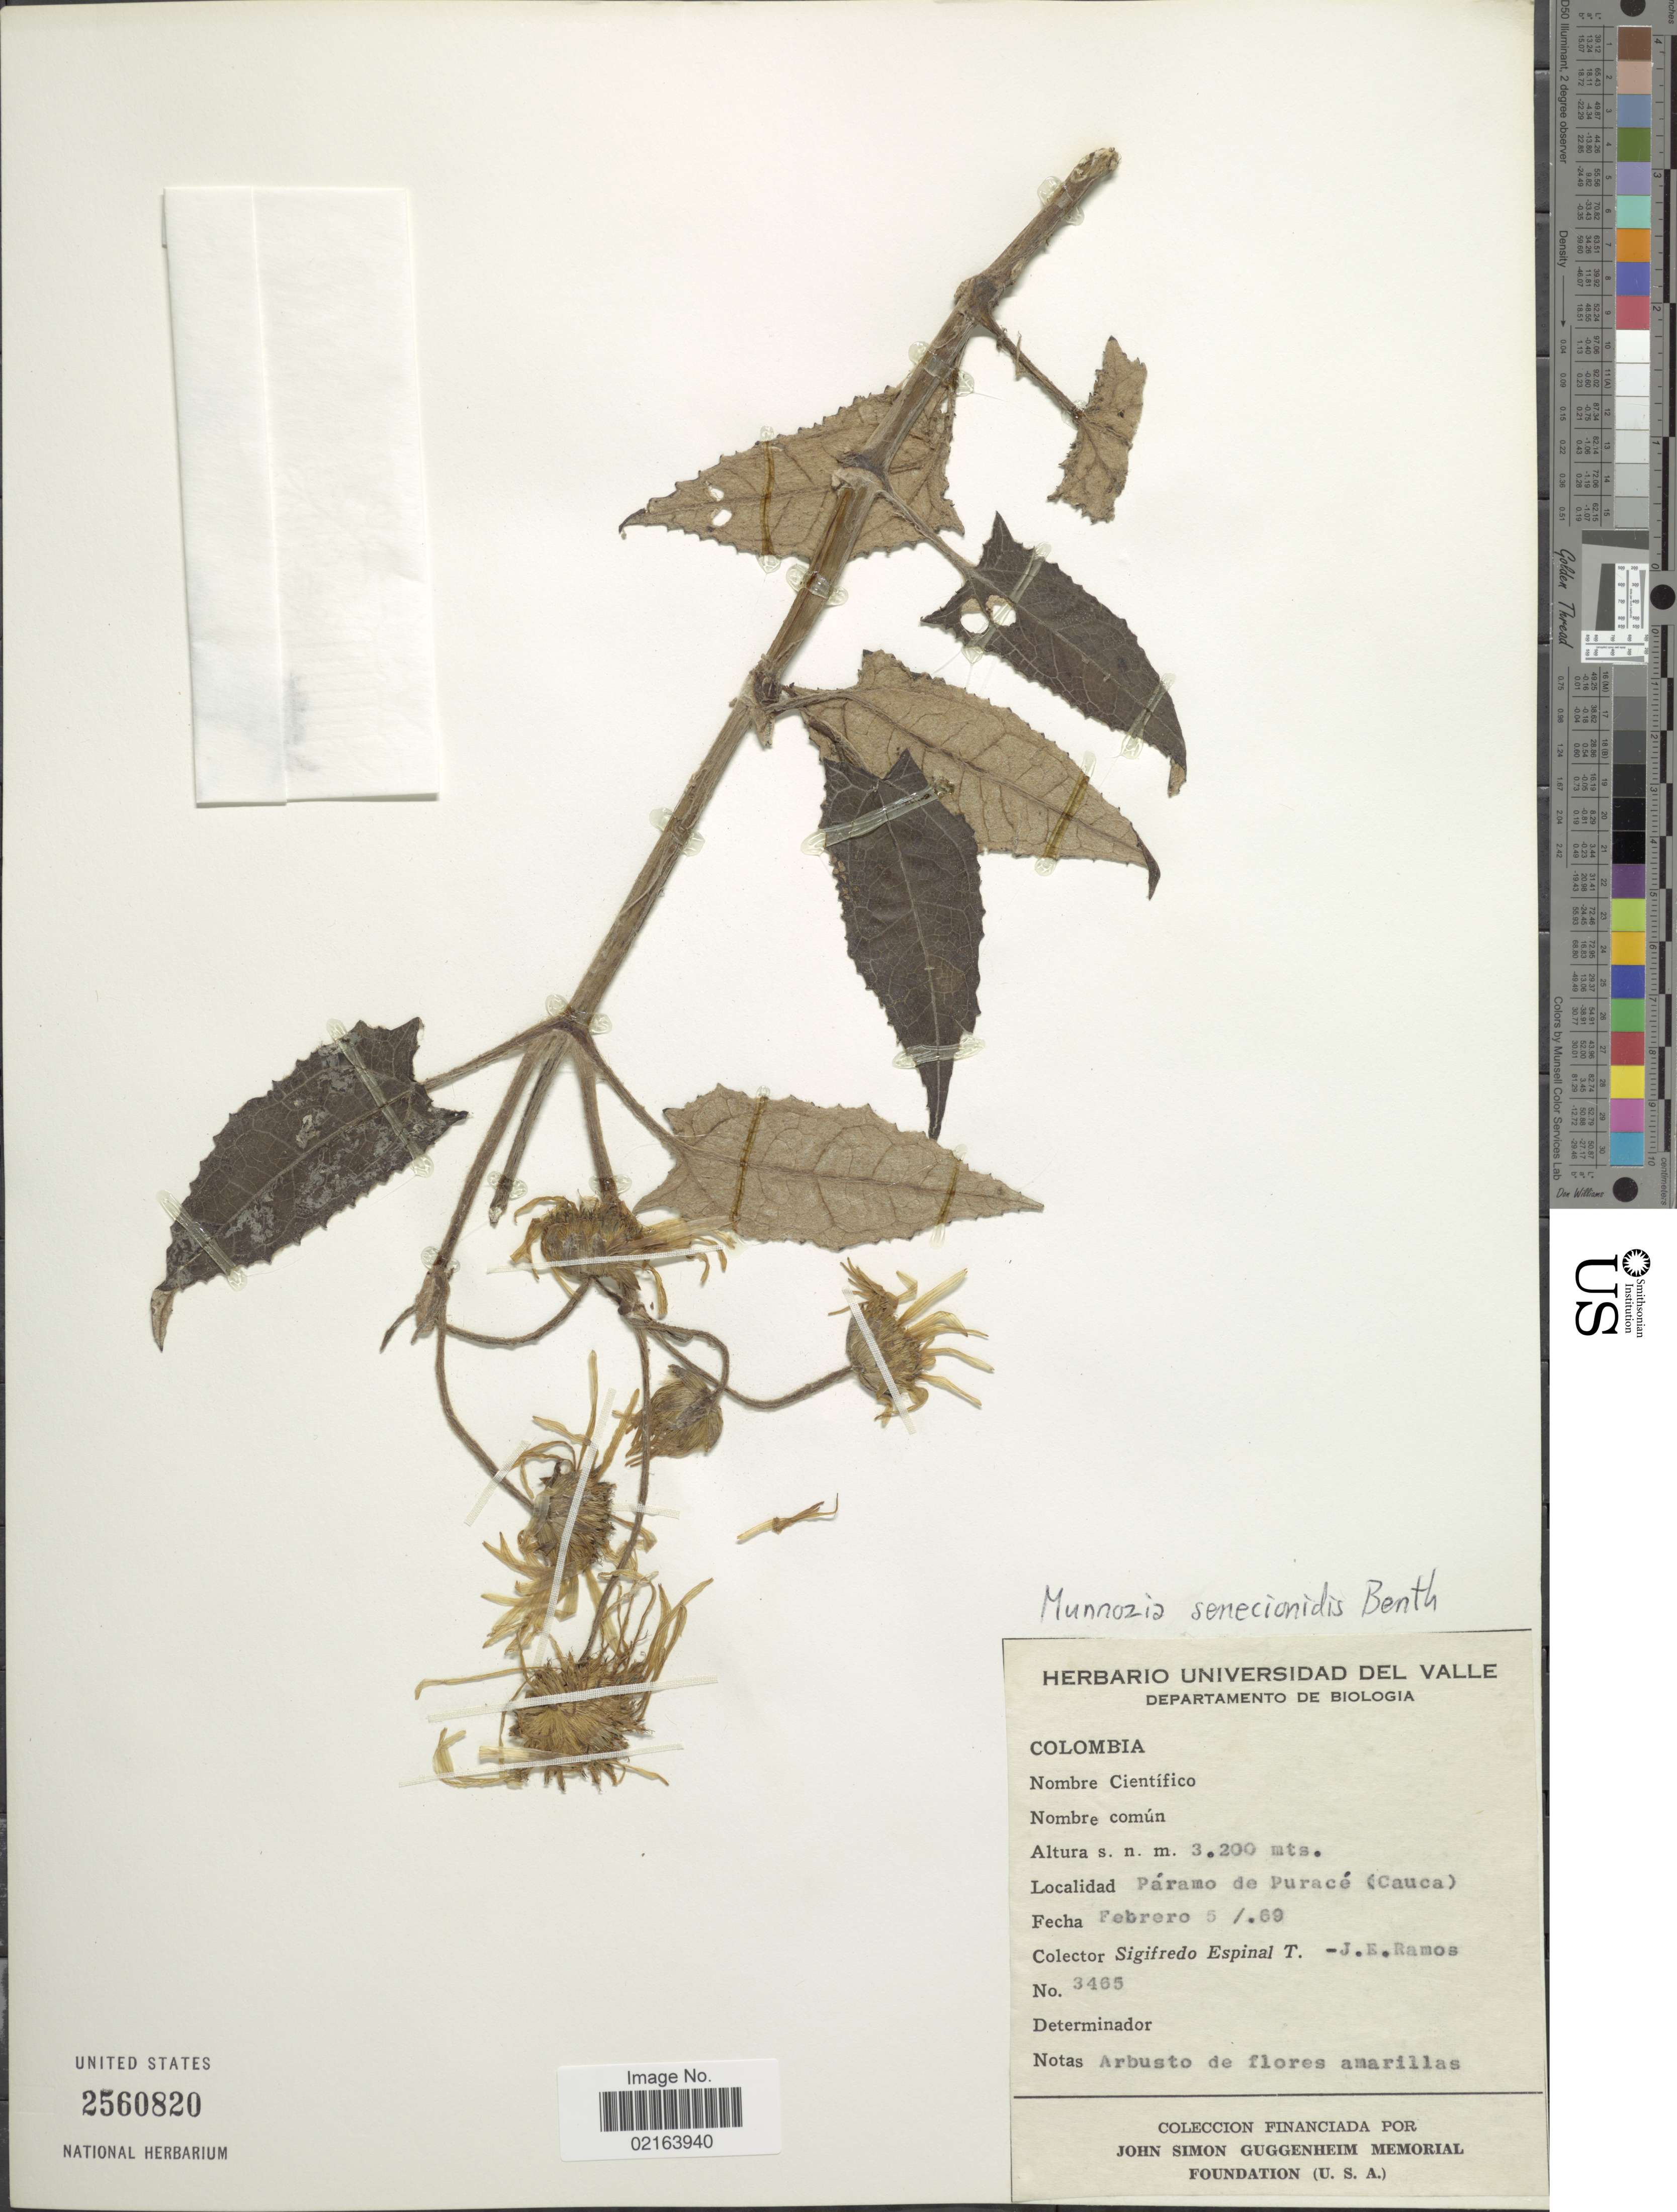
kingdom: Plantae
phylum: Tracheophyta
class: Magnoliopsida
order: Asterales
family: Asteraceae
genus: Munnozia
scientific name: Munnozia senecionidis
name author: Benth.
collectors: S. T. Espinal & J. E. Ramos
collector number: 3465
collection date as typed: Transcribed d/m/y: 5/2/69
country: Colombia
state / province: Cauca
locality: Paramo de Purace (Cauca)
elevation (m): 3200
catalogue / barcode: US 2560820